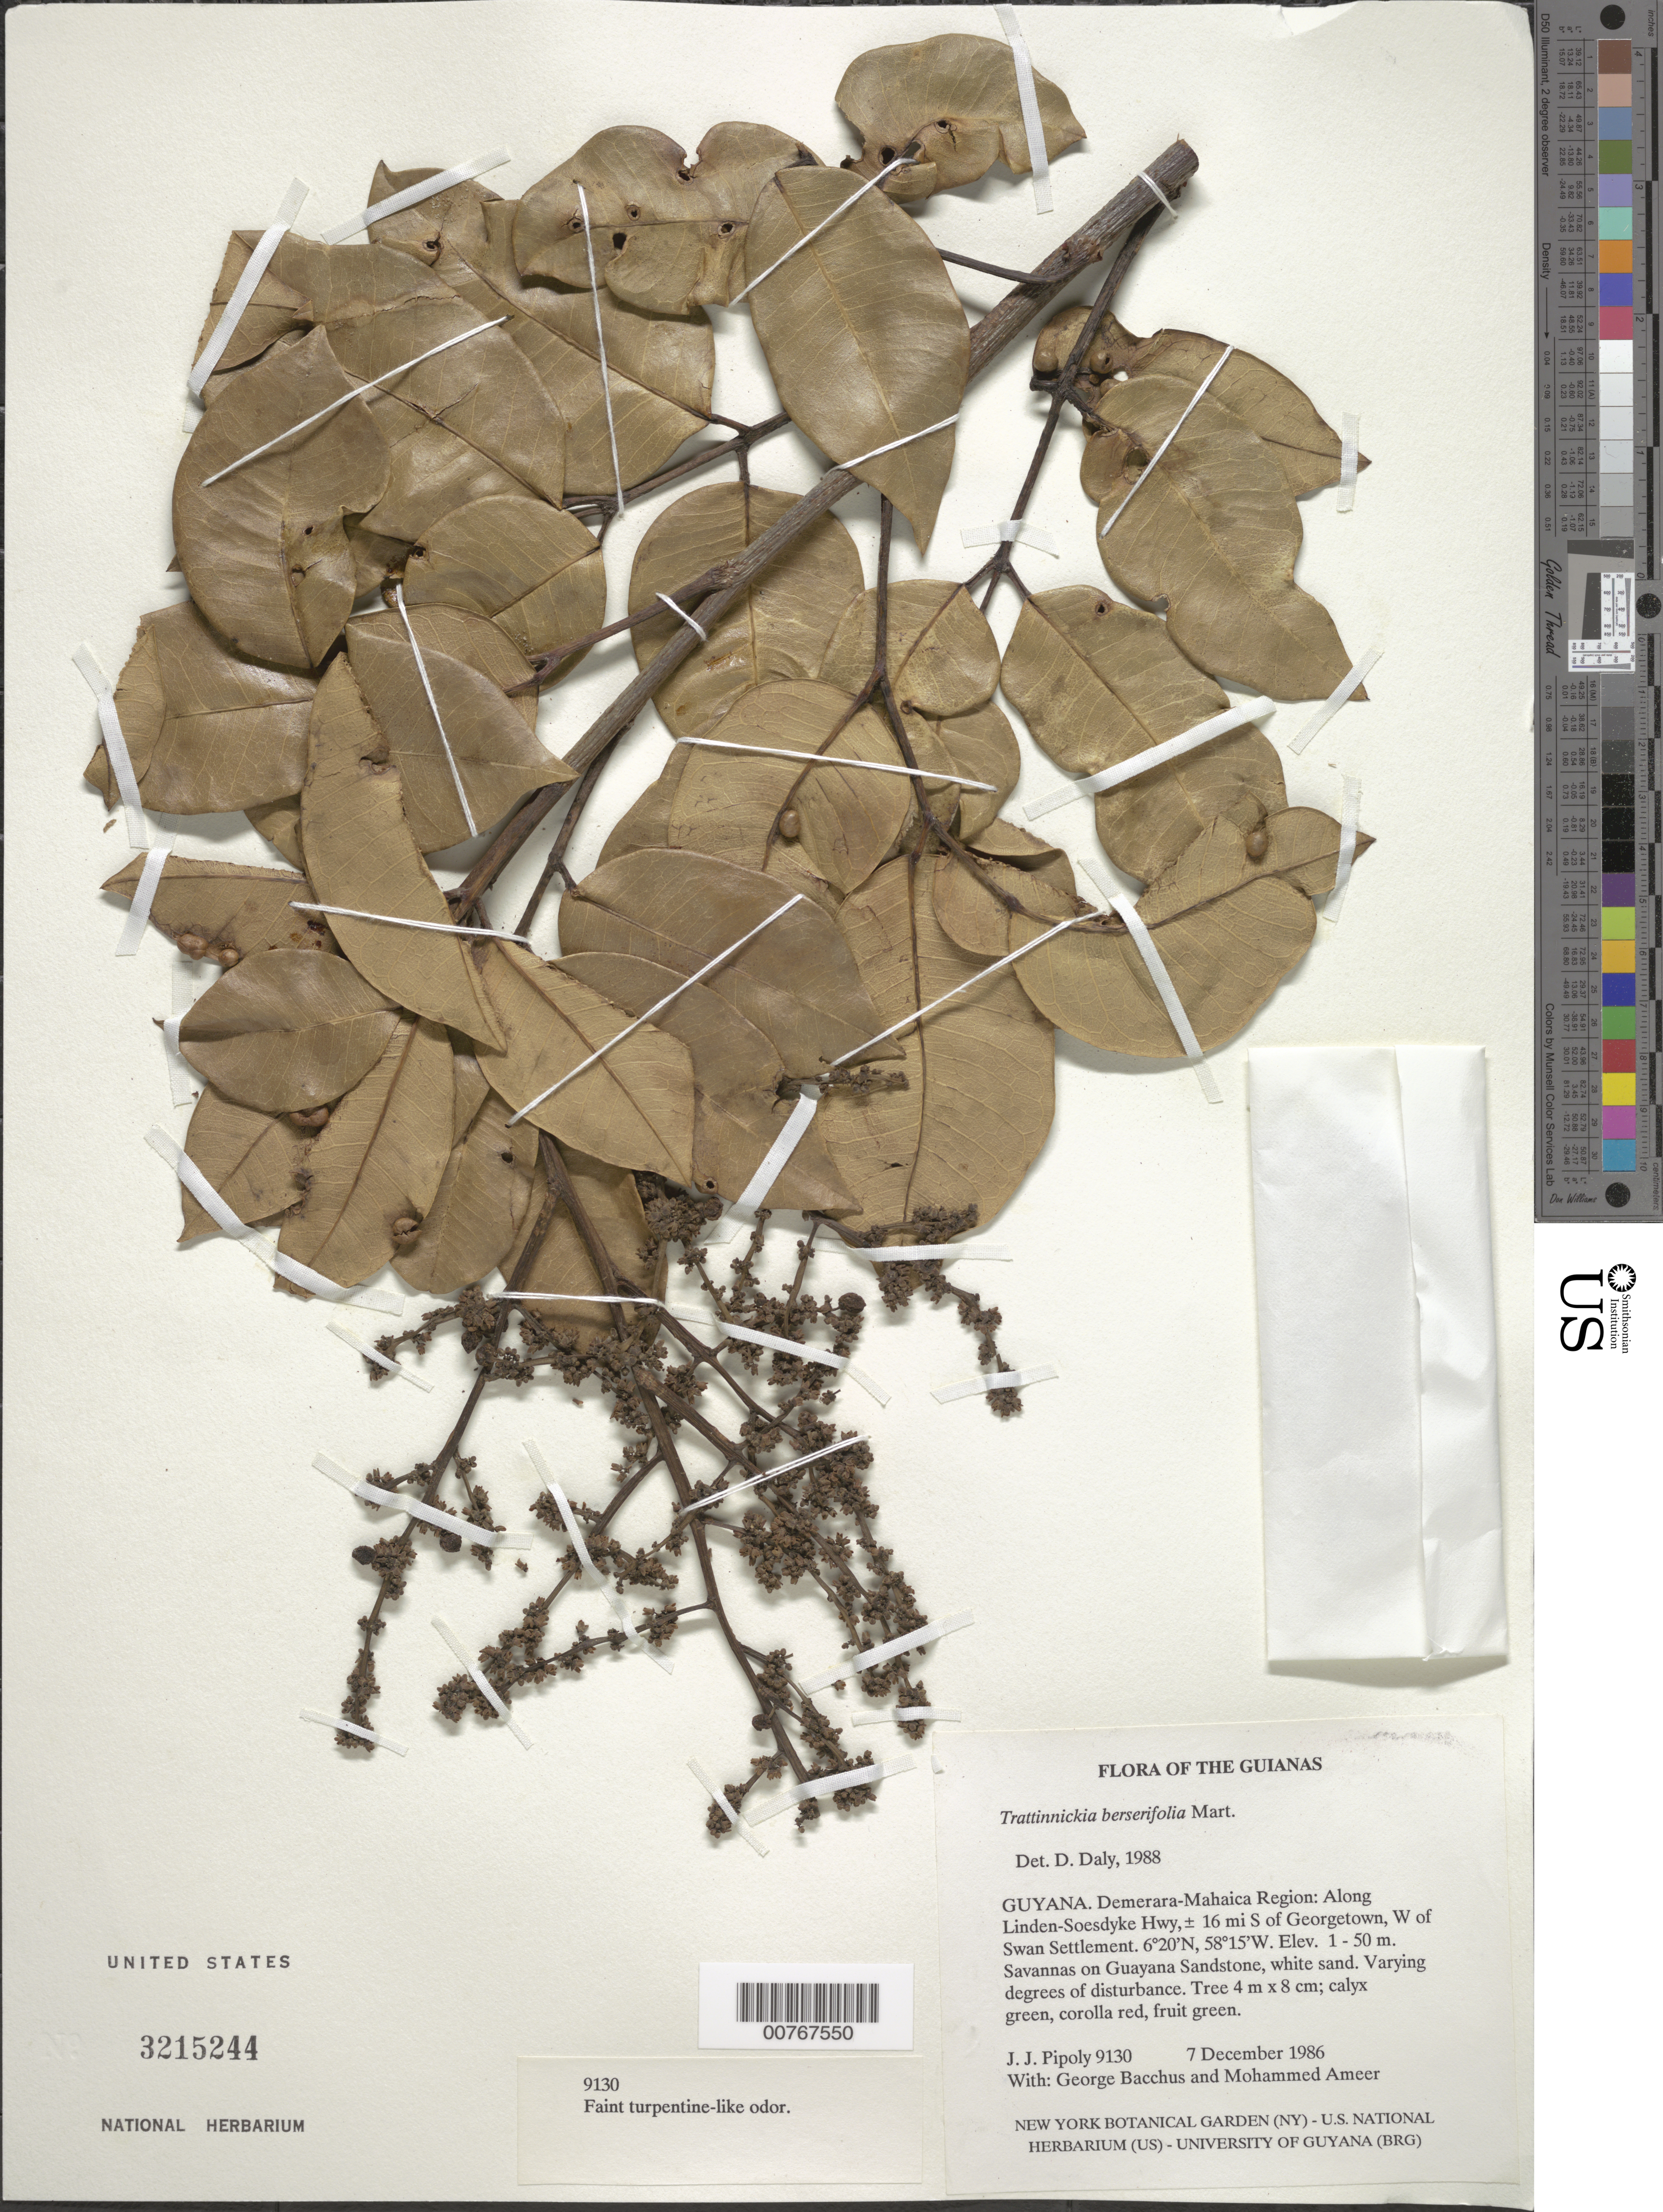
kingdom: Plantae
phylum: Tracheophyta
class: Magnoliopsida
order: Sapindales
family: Burseraceae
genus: Trattinnickia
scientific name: Trattinnickia burserifolia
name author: Mart.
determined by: Daly, D. C.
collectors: J. J. Pipoly, G. Bacchus & M. Ameer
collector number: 9130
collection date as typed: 7 December 1986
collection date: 1986-12-07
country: Guyana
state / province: Demerara-Mahaica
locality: Along Linden-Soesdyke Hwy,± 16 mi S of Georgetown, W of Swan Settlement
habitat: Savannas on Guayana Sandstone, white sand. Varying degrees of disturbance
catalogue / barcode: US 3215244